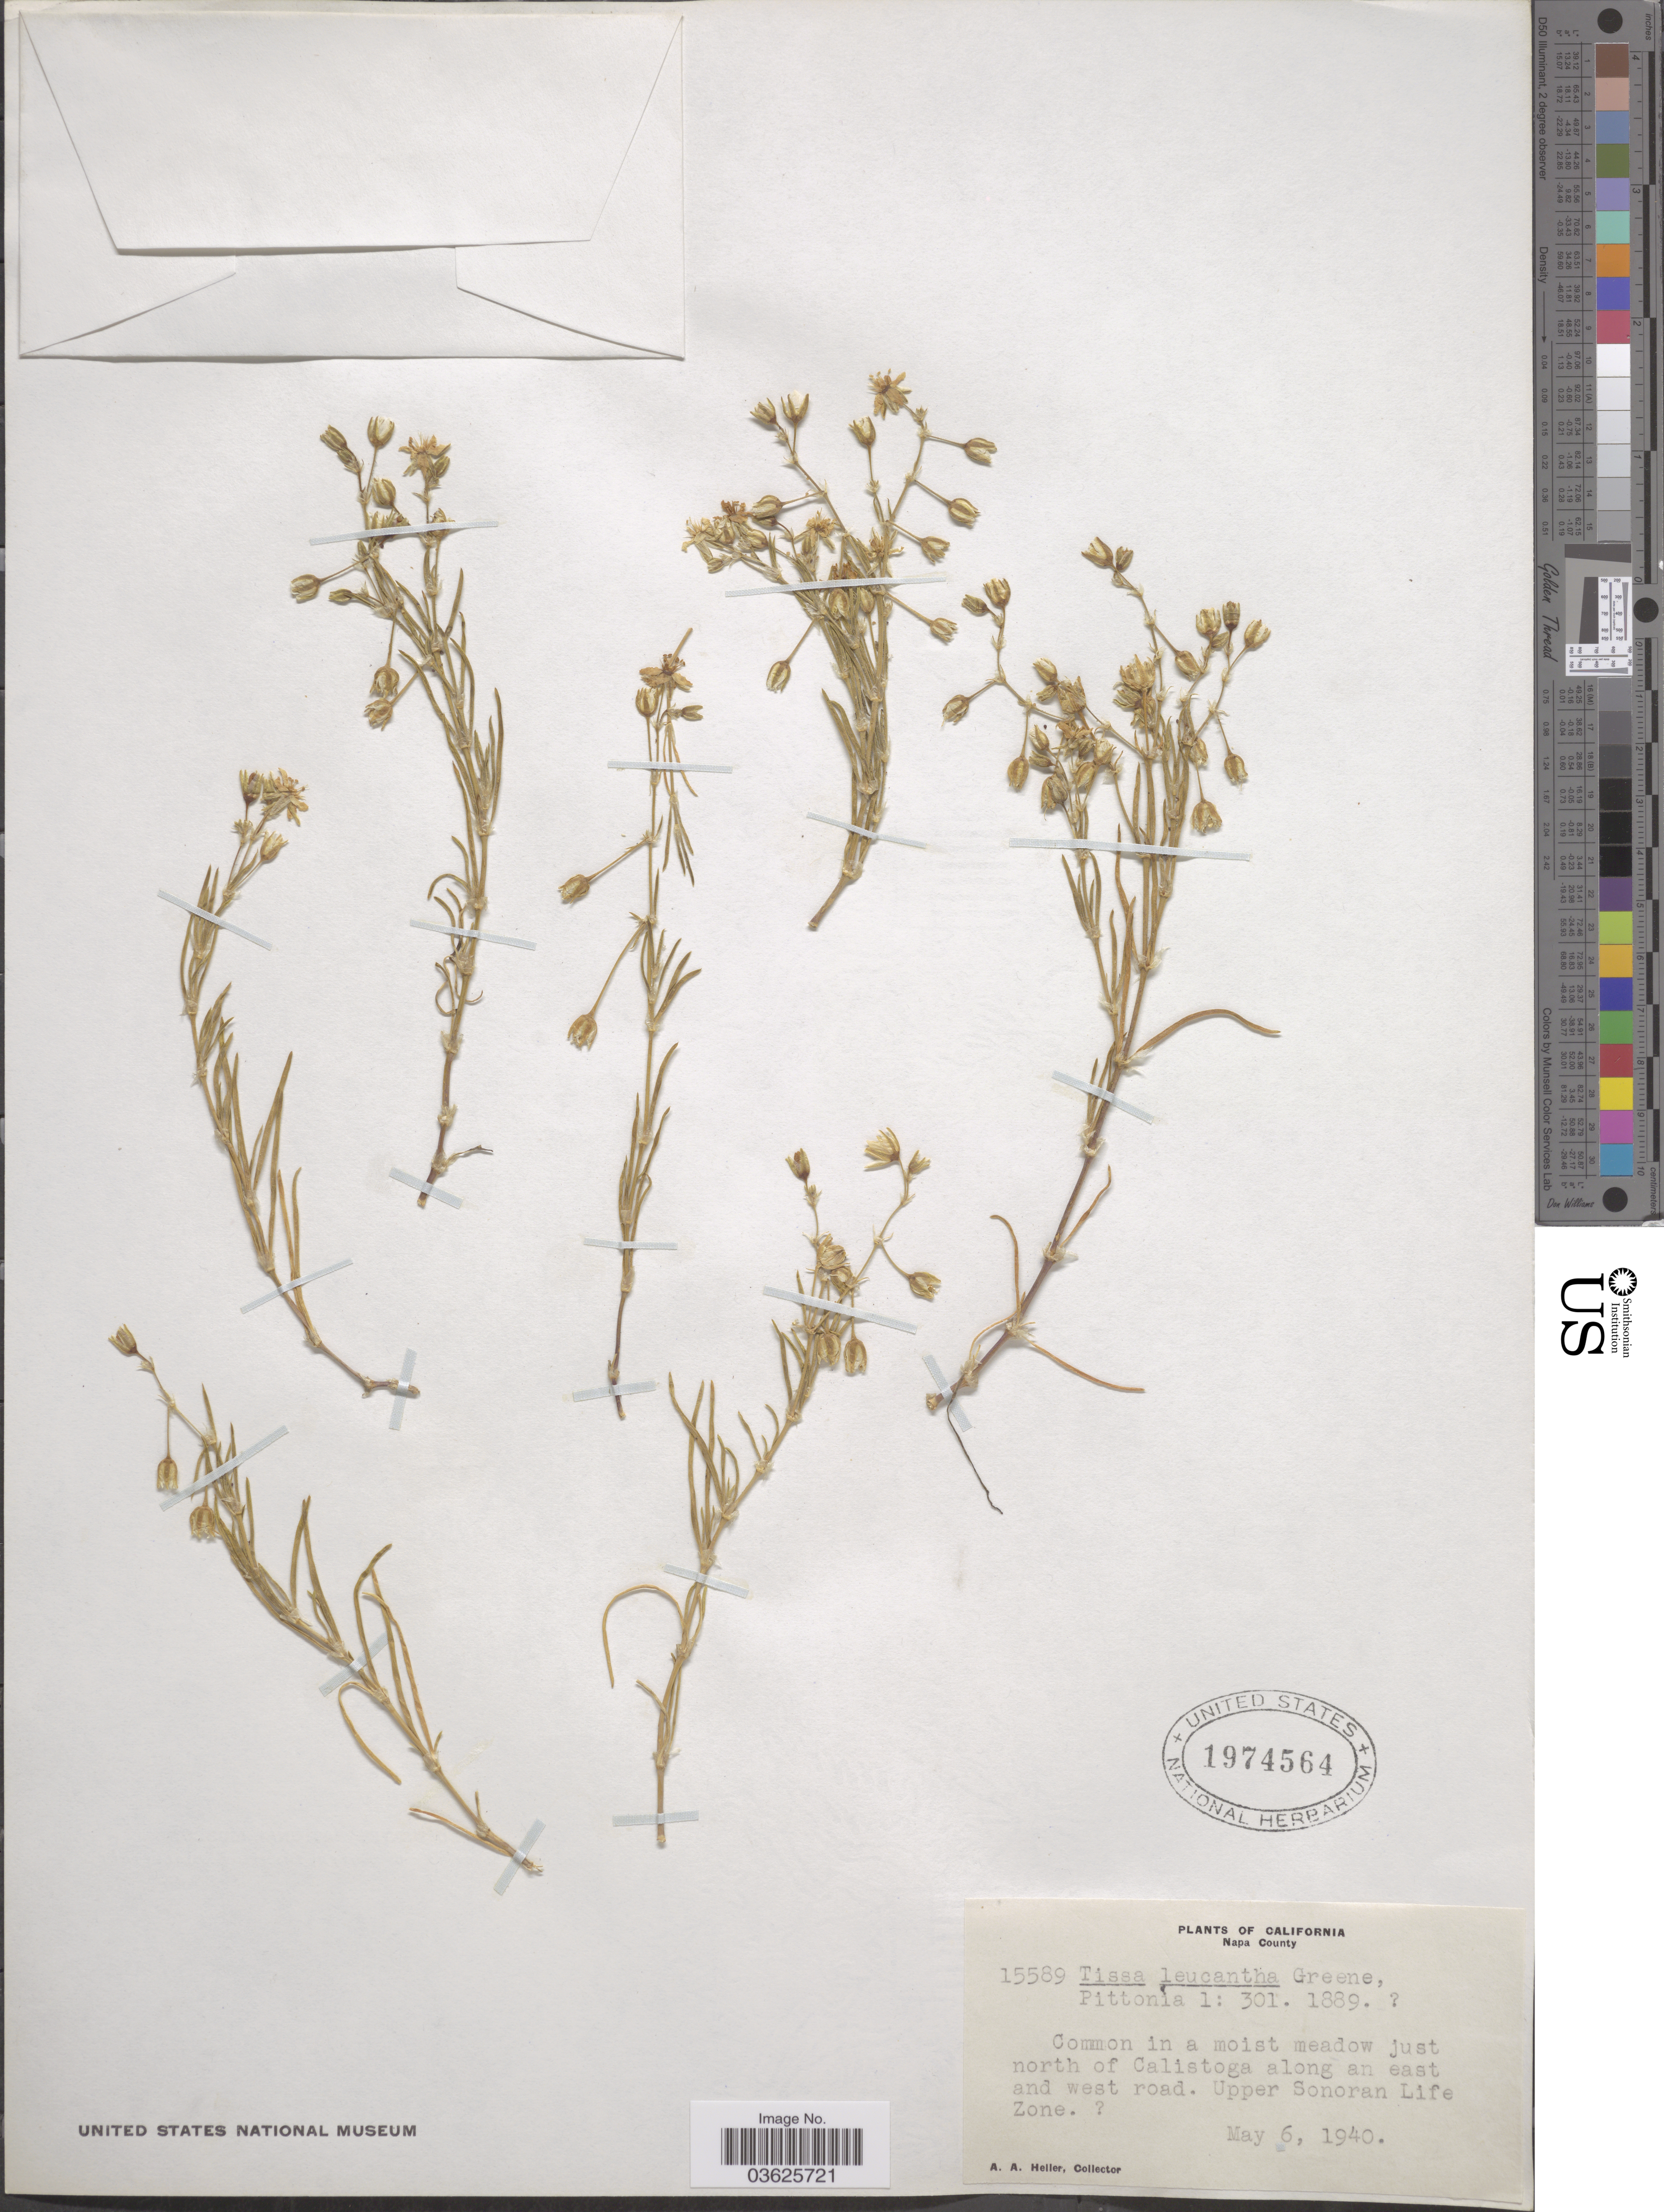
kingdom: Plantae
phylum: Tracheophyta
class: Magnoliopsida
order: Caryophyllales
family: Caryophyllaceae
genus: Spergularia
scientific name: Spergularia sp.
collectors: A. A. Heller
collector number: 15589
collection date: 1940-05-06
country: United States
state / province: California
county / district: Napa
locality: Napa County. Common in a moist meadow just north of Calistoga along an east and west road. Upper Sonoran Life Zone.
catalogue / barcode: US 1974564